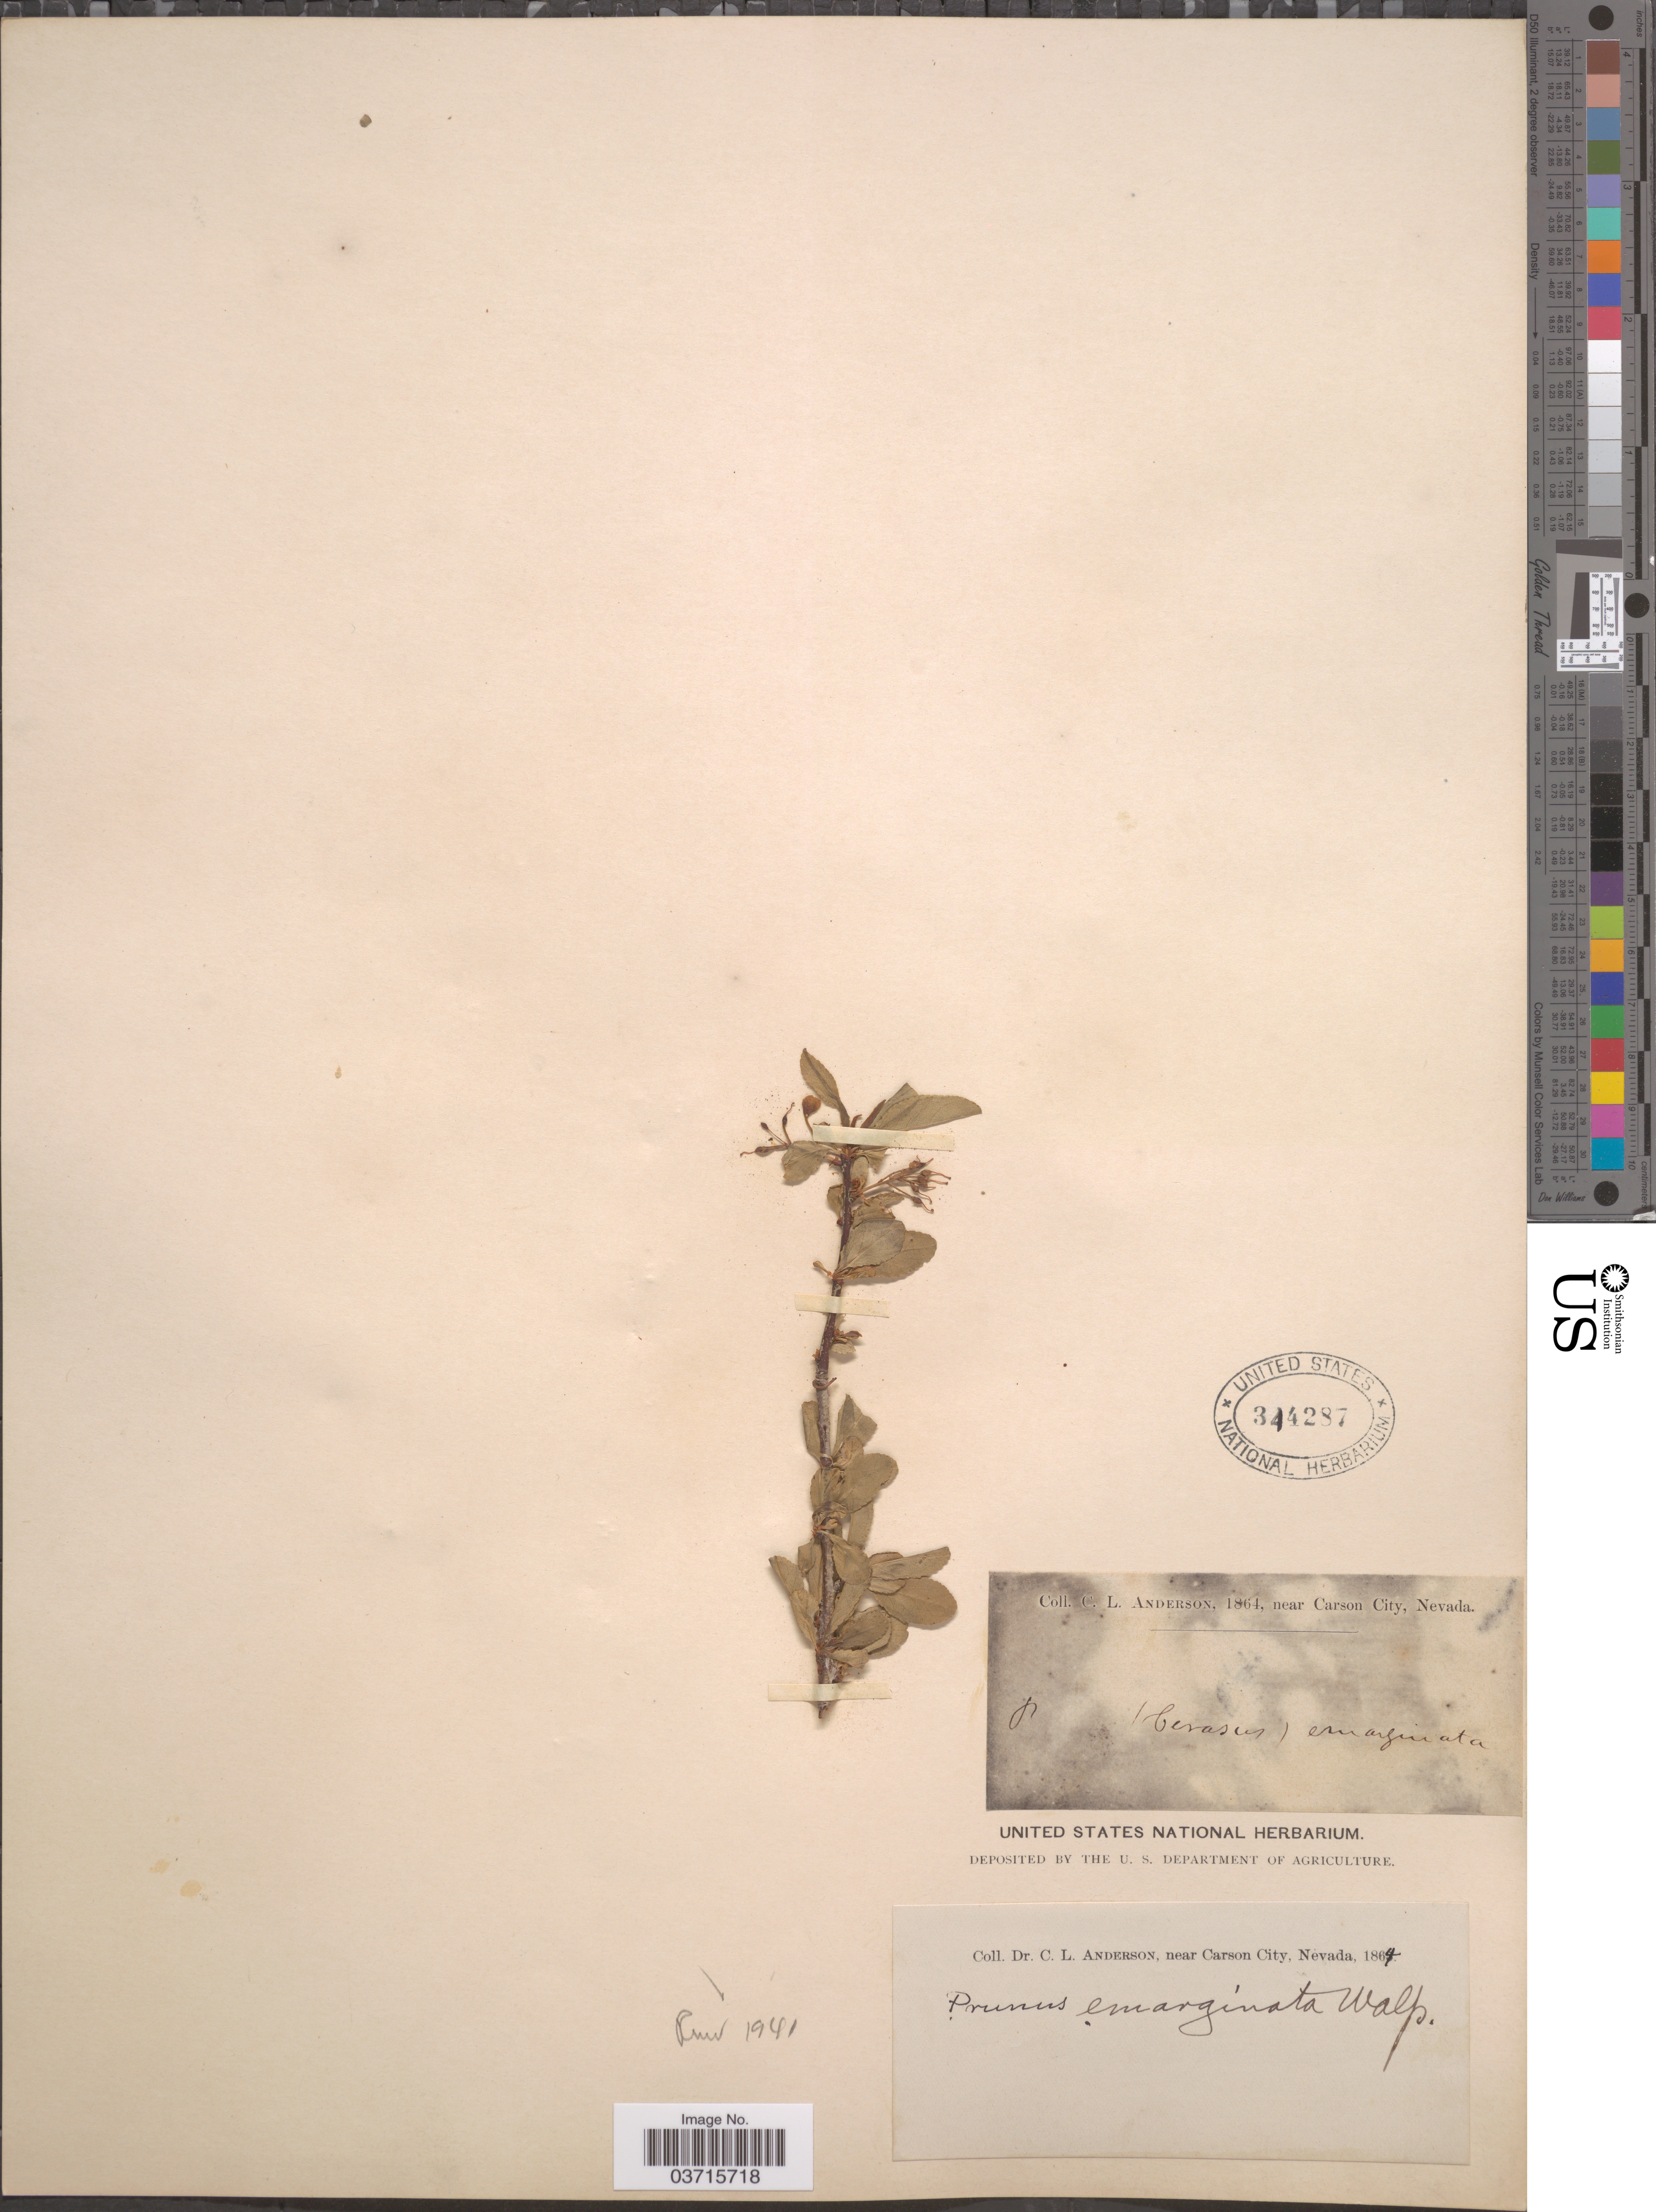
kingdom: Plantae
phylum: Tracheophyta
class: Magnoliopsida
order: Rosales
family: Rosaceae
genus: Prunus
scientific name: Prunus emarginata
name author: (Douglas ex Hook.) Eaton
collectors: C. L. Anderson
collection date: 1864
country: United States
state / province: Nevada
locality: Near Carson City.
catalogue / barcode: US 314287